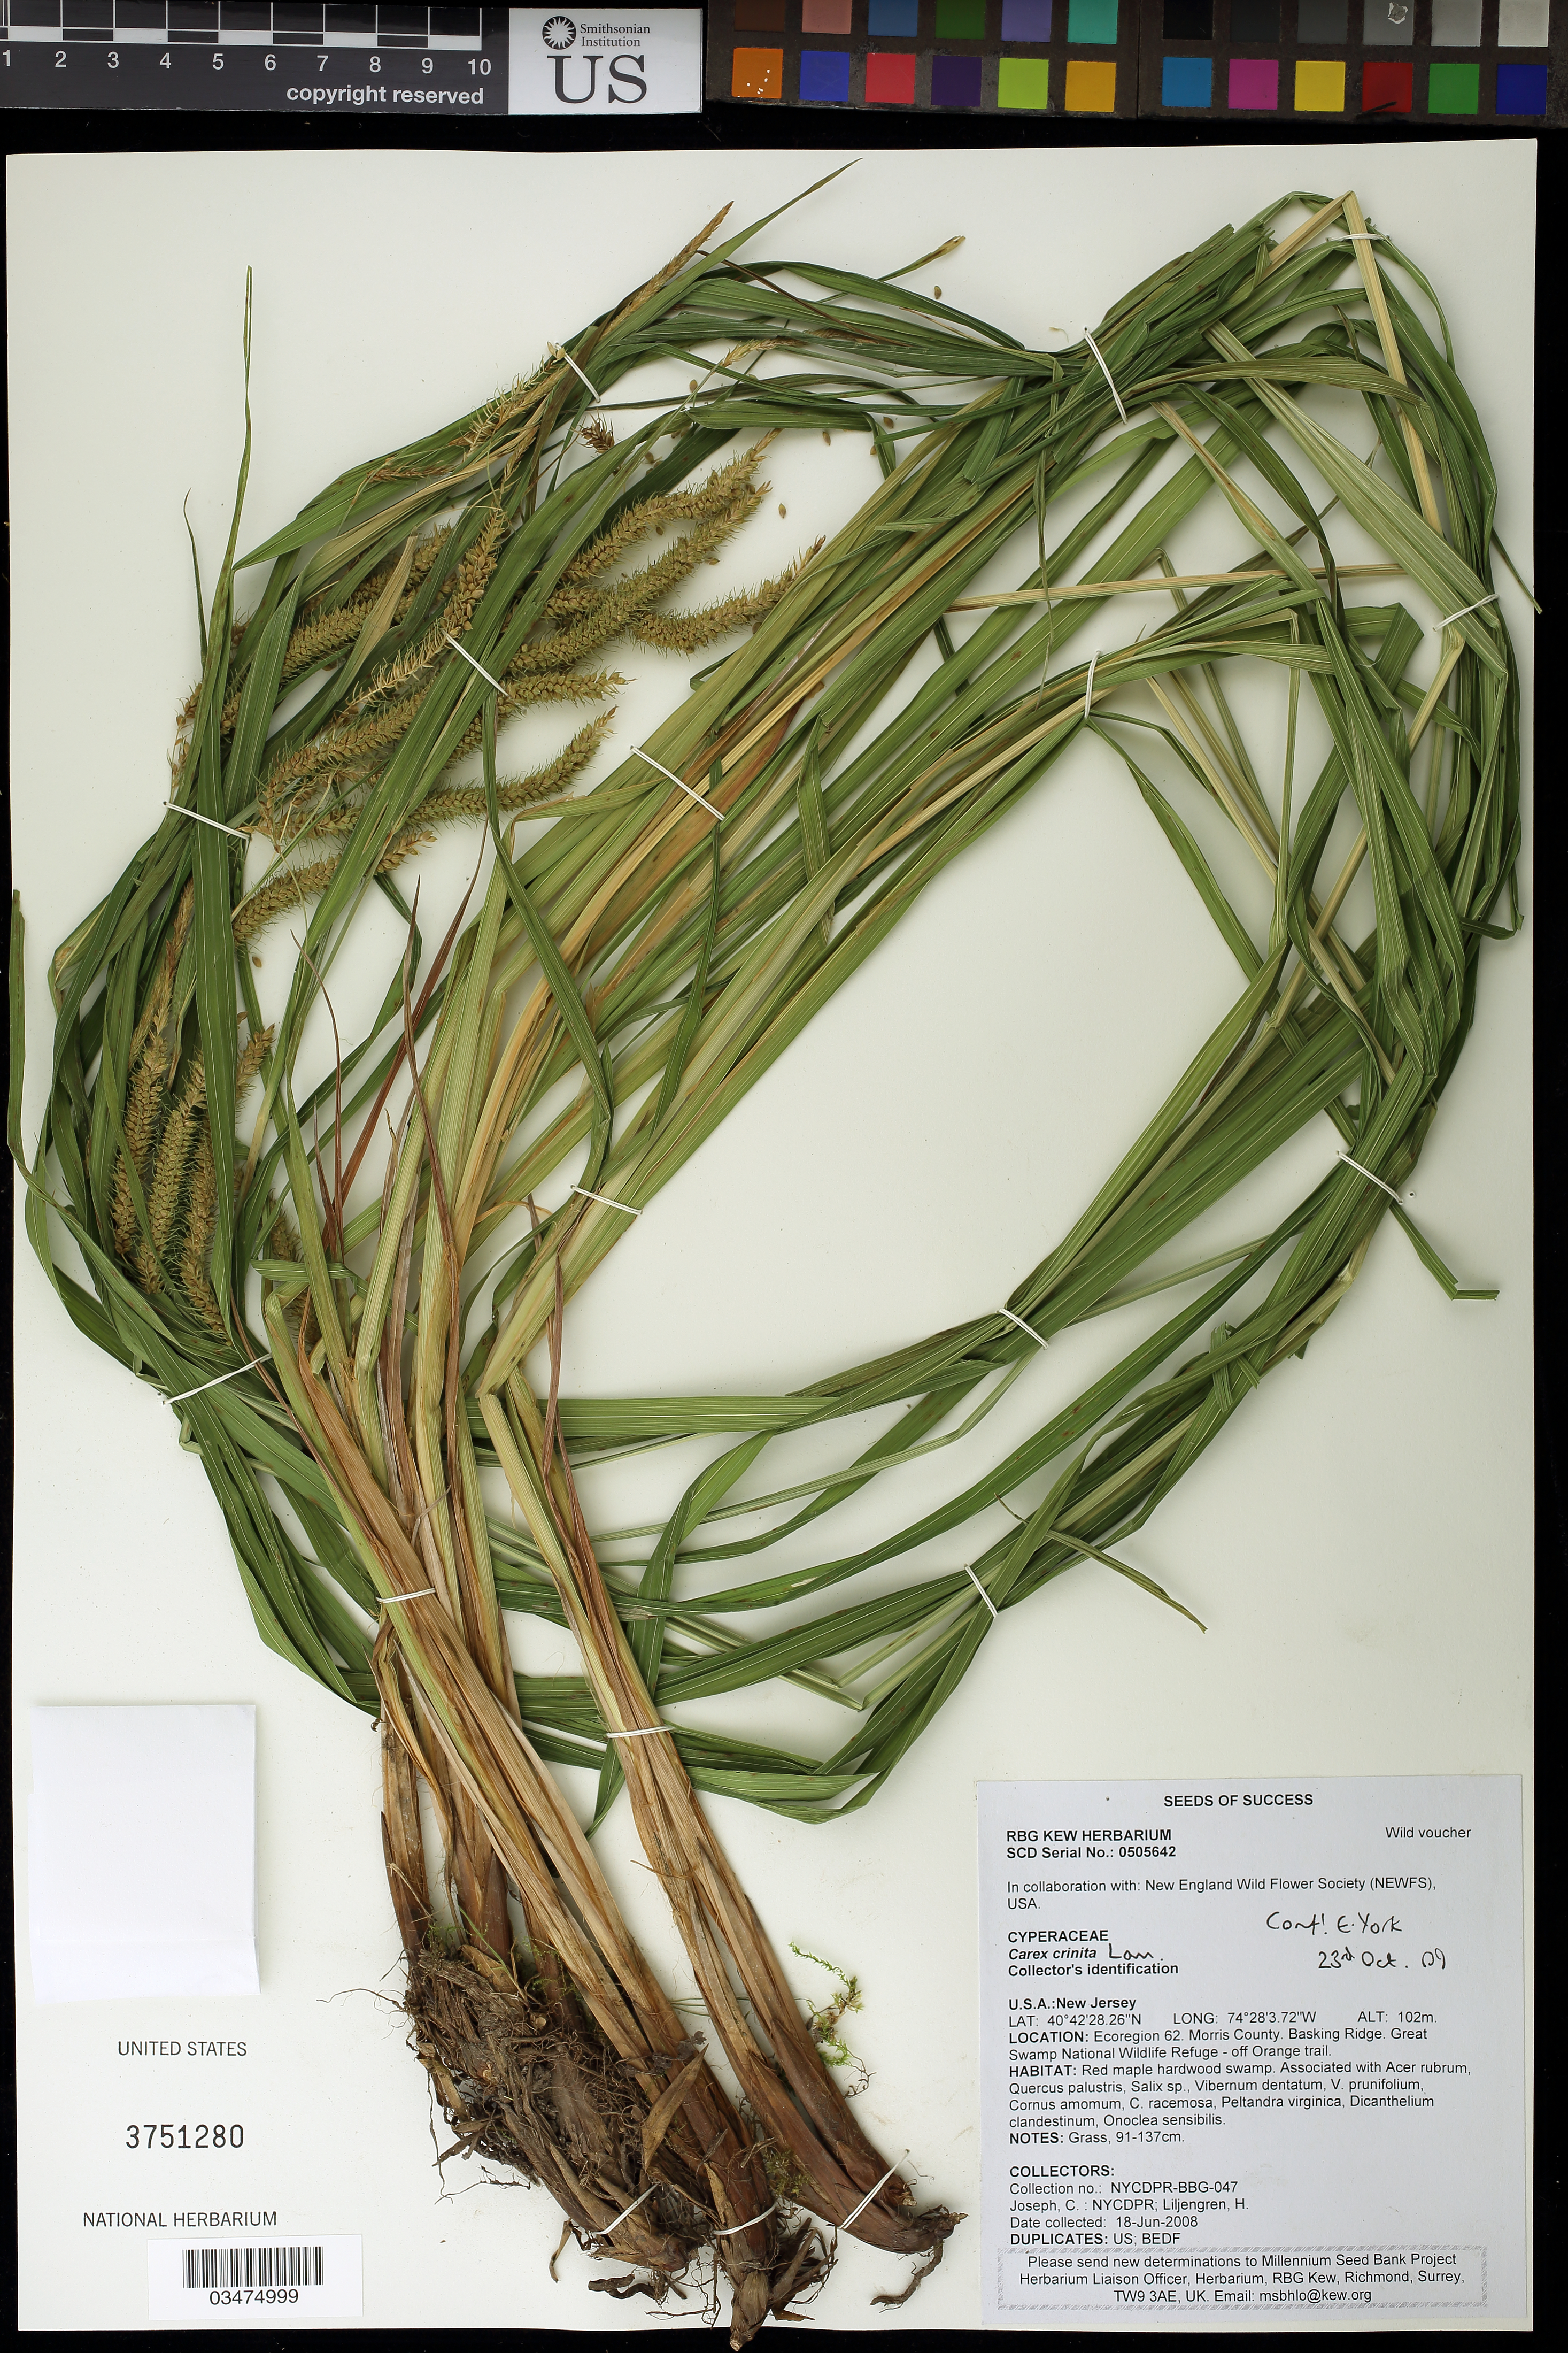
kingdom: Plantae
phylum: Tracheophyta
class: Liliopsida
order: Poales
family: Cyperaceae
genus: Carex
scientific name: Carex crinita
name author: Lam.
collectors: C. Joseph & H. Liljengren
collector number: NYCDPR-BBG-047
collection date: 2008-06-18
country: United States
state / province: New Jersey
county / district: Morris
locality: Basking Ridge. Great Swamp National Wildlife Refuge, off Orange trail.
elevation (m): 102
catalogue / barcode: US 3751280